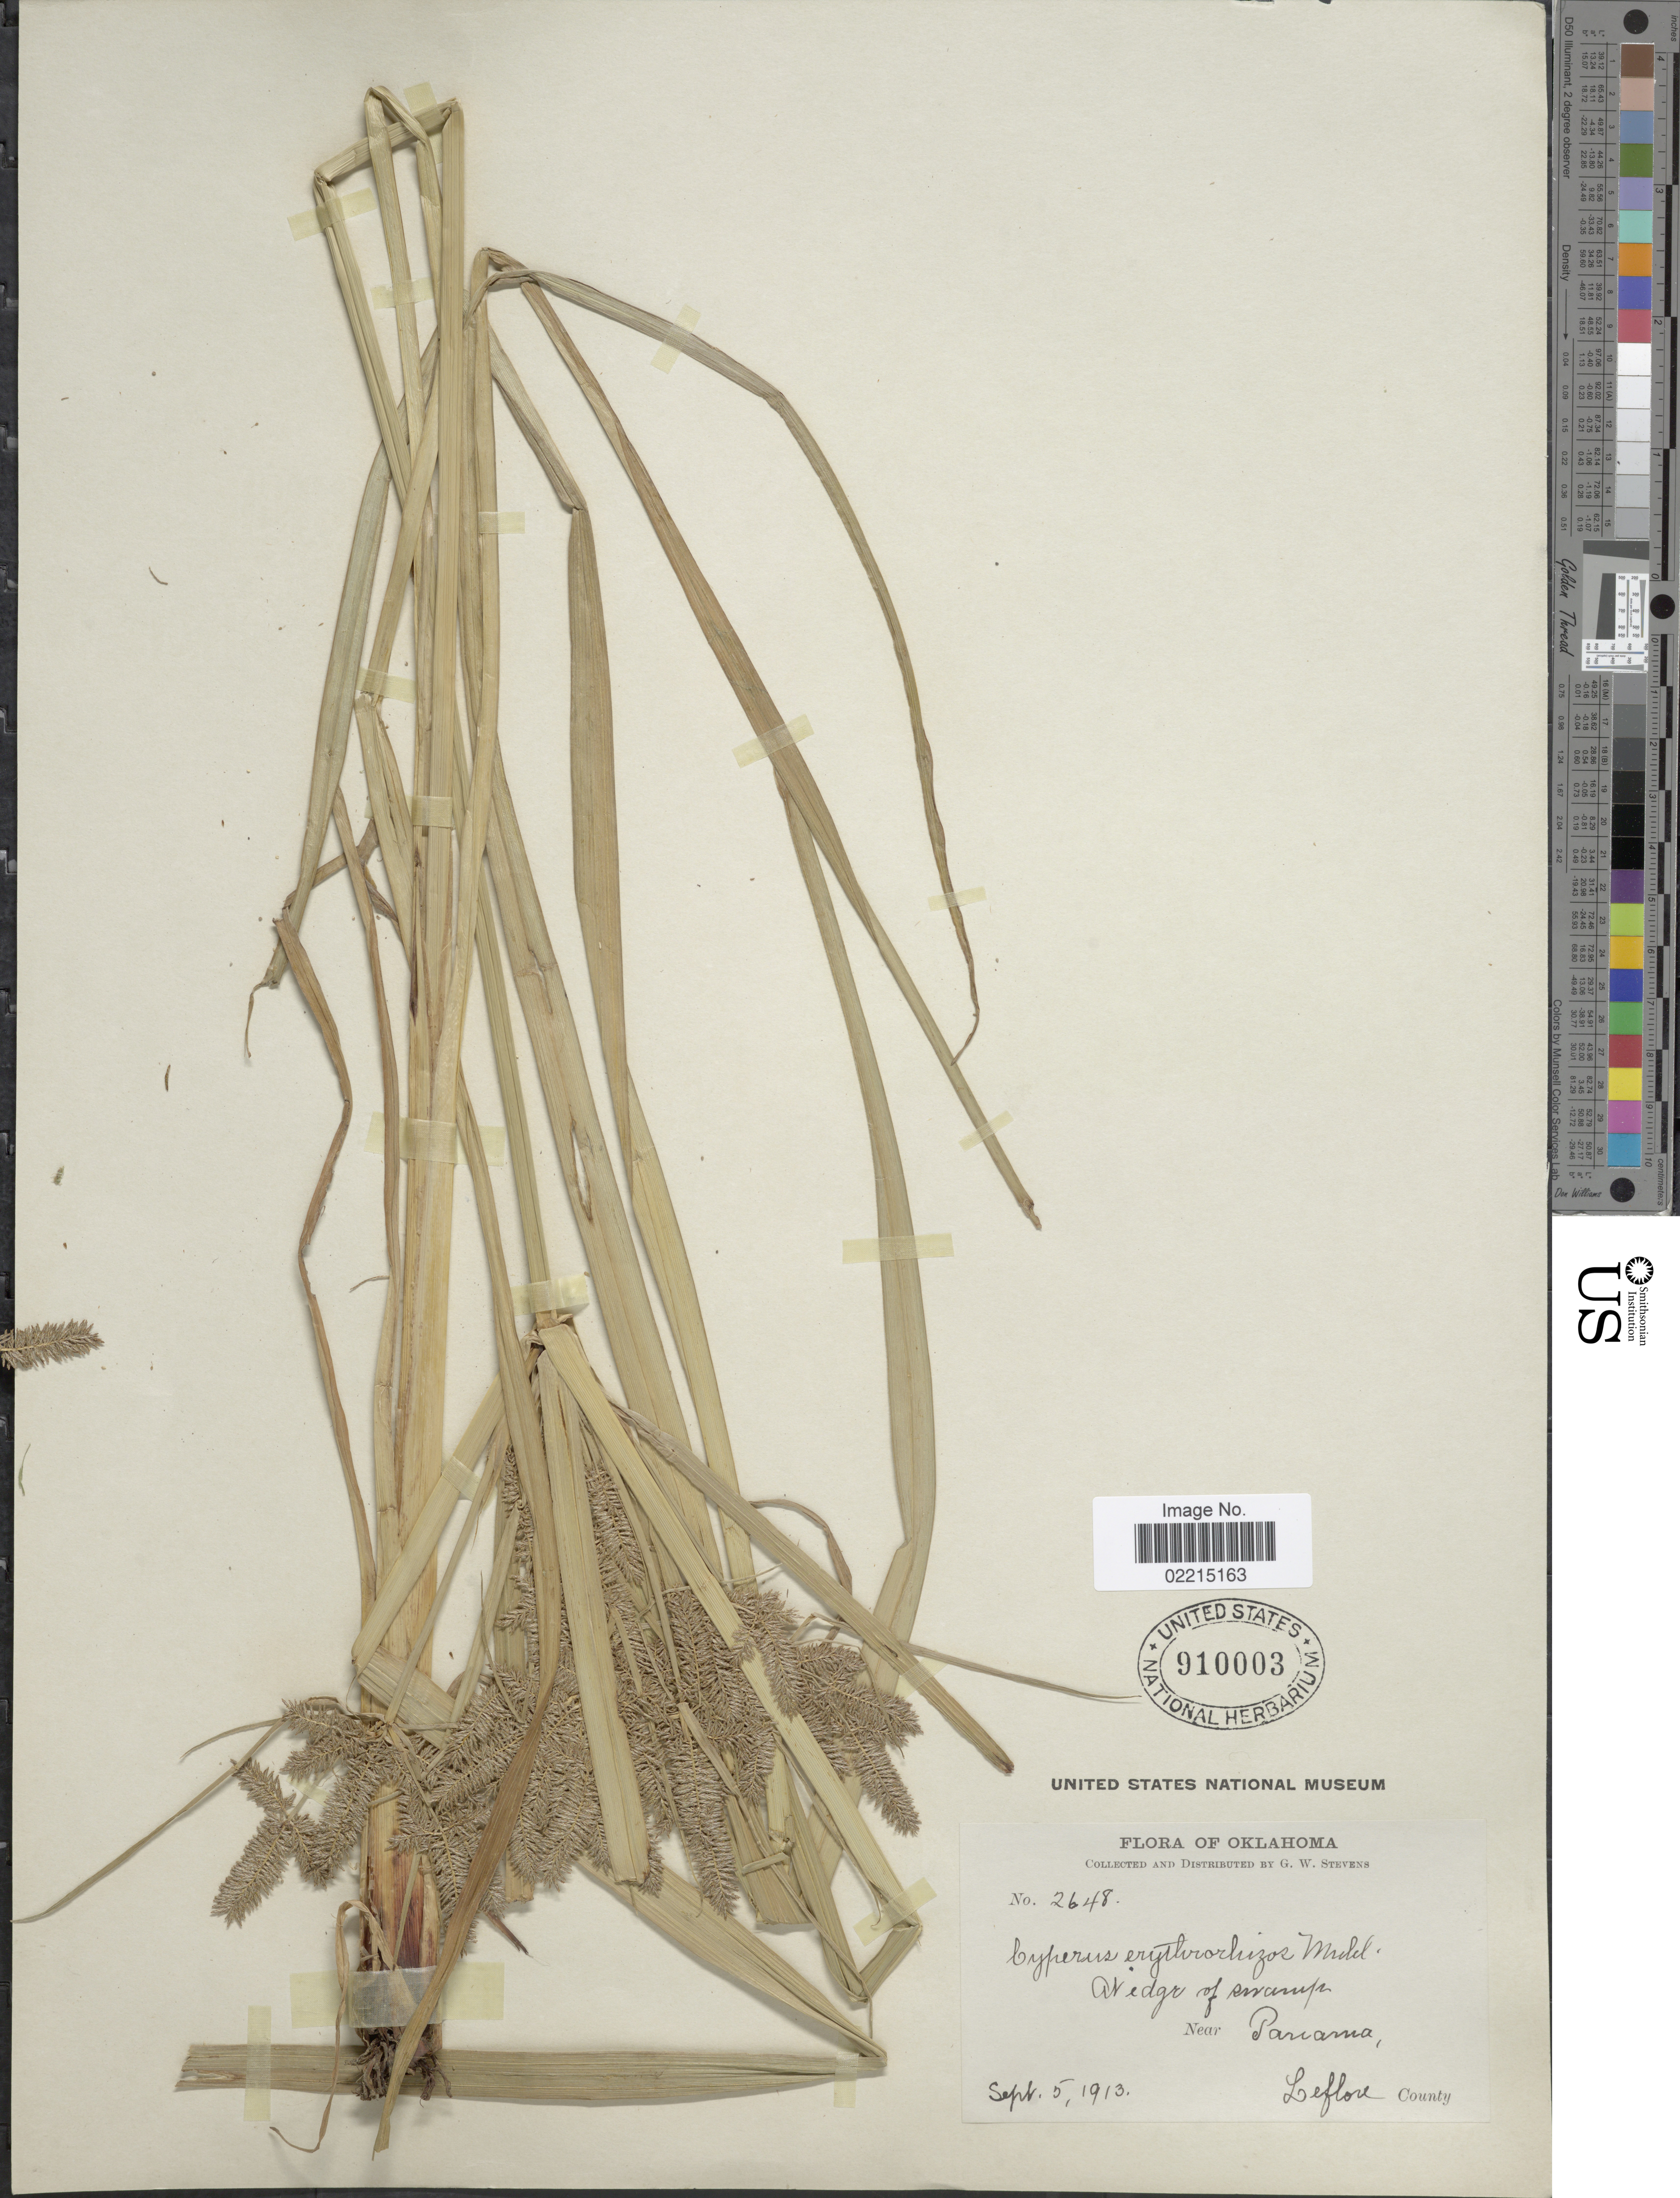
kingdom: Plantae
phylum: Tracheophyta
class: Liliopsida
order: Poales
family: Cyperaceae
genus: Cyperus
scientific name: Cyperus erythrorhizos Muhl.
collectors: G. W. Stevens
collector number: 2648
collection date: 1913-09-05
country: United States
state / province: Oklahoma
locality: Near Panama, Leflore County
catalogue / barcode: US 910003